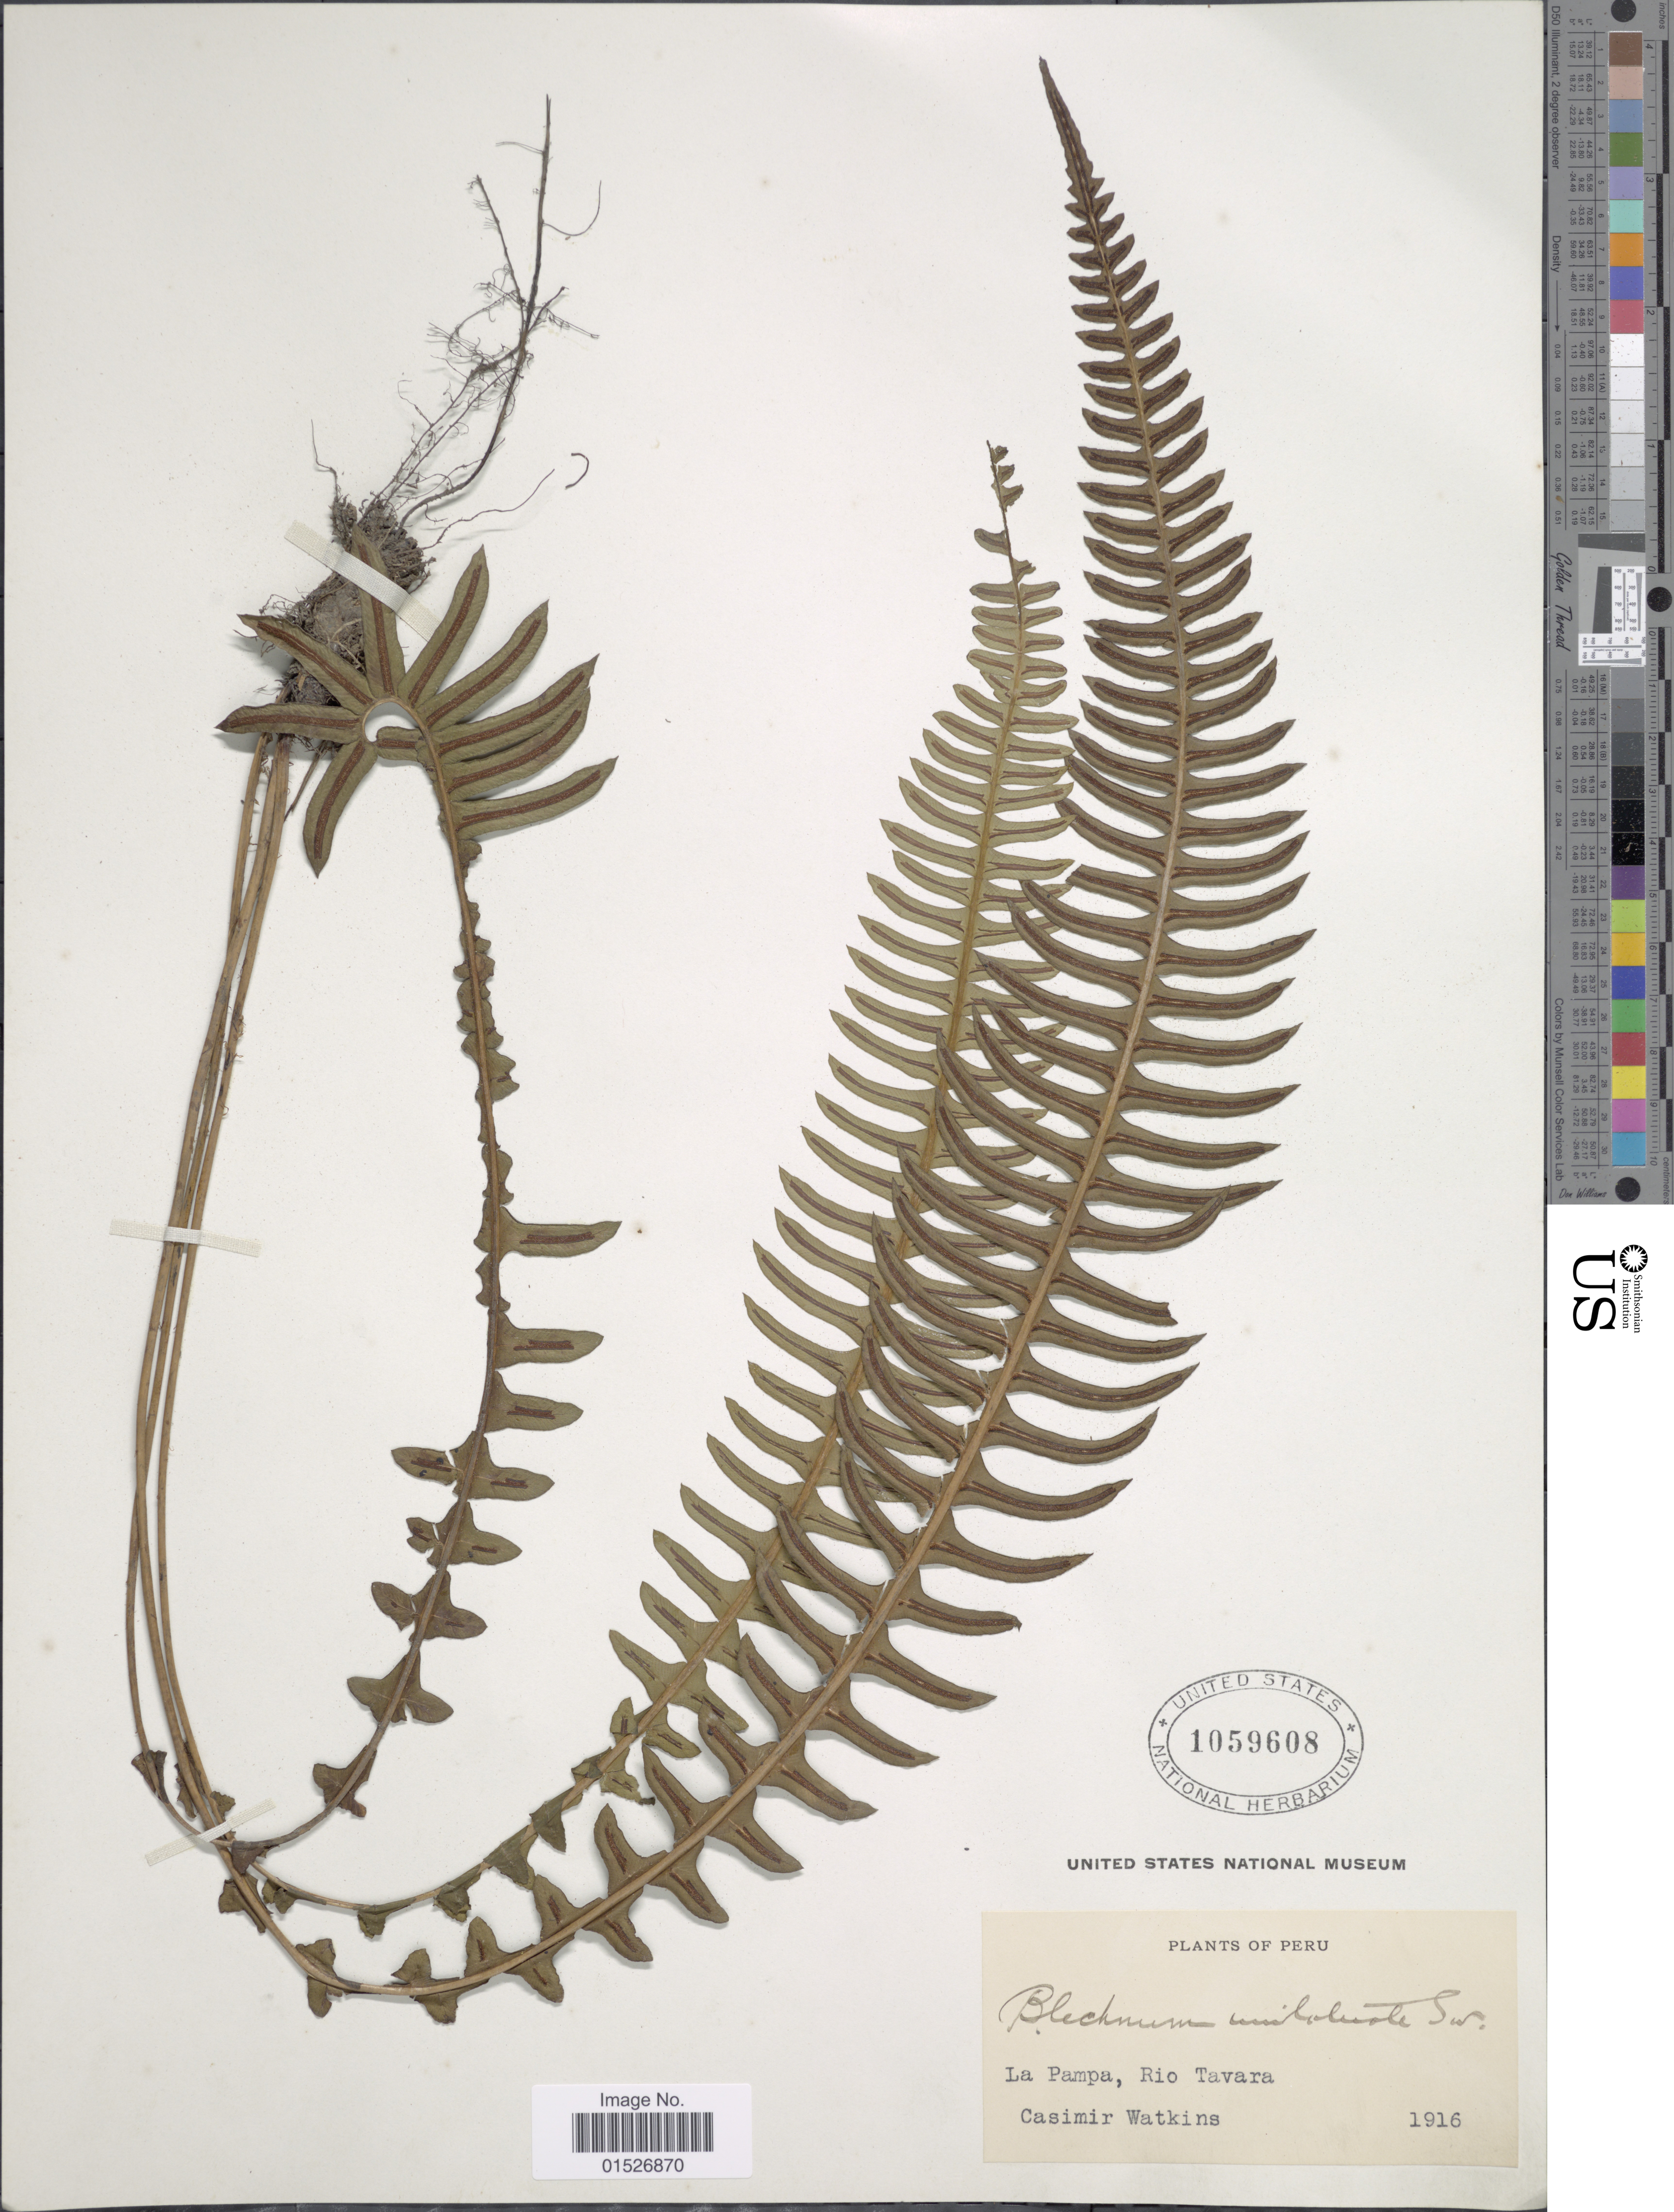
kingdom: Plantae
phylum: Tracheophyta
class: Polypodiopsida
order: Polypodiales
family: Blechnaceae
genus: Blechnum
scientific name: Blechnum polypodioides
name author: Raddi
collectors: C. Watkins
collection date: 1916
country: Peru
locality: La Pampa, Rio Tavara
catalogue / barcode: US 1059608